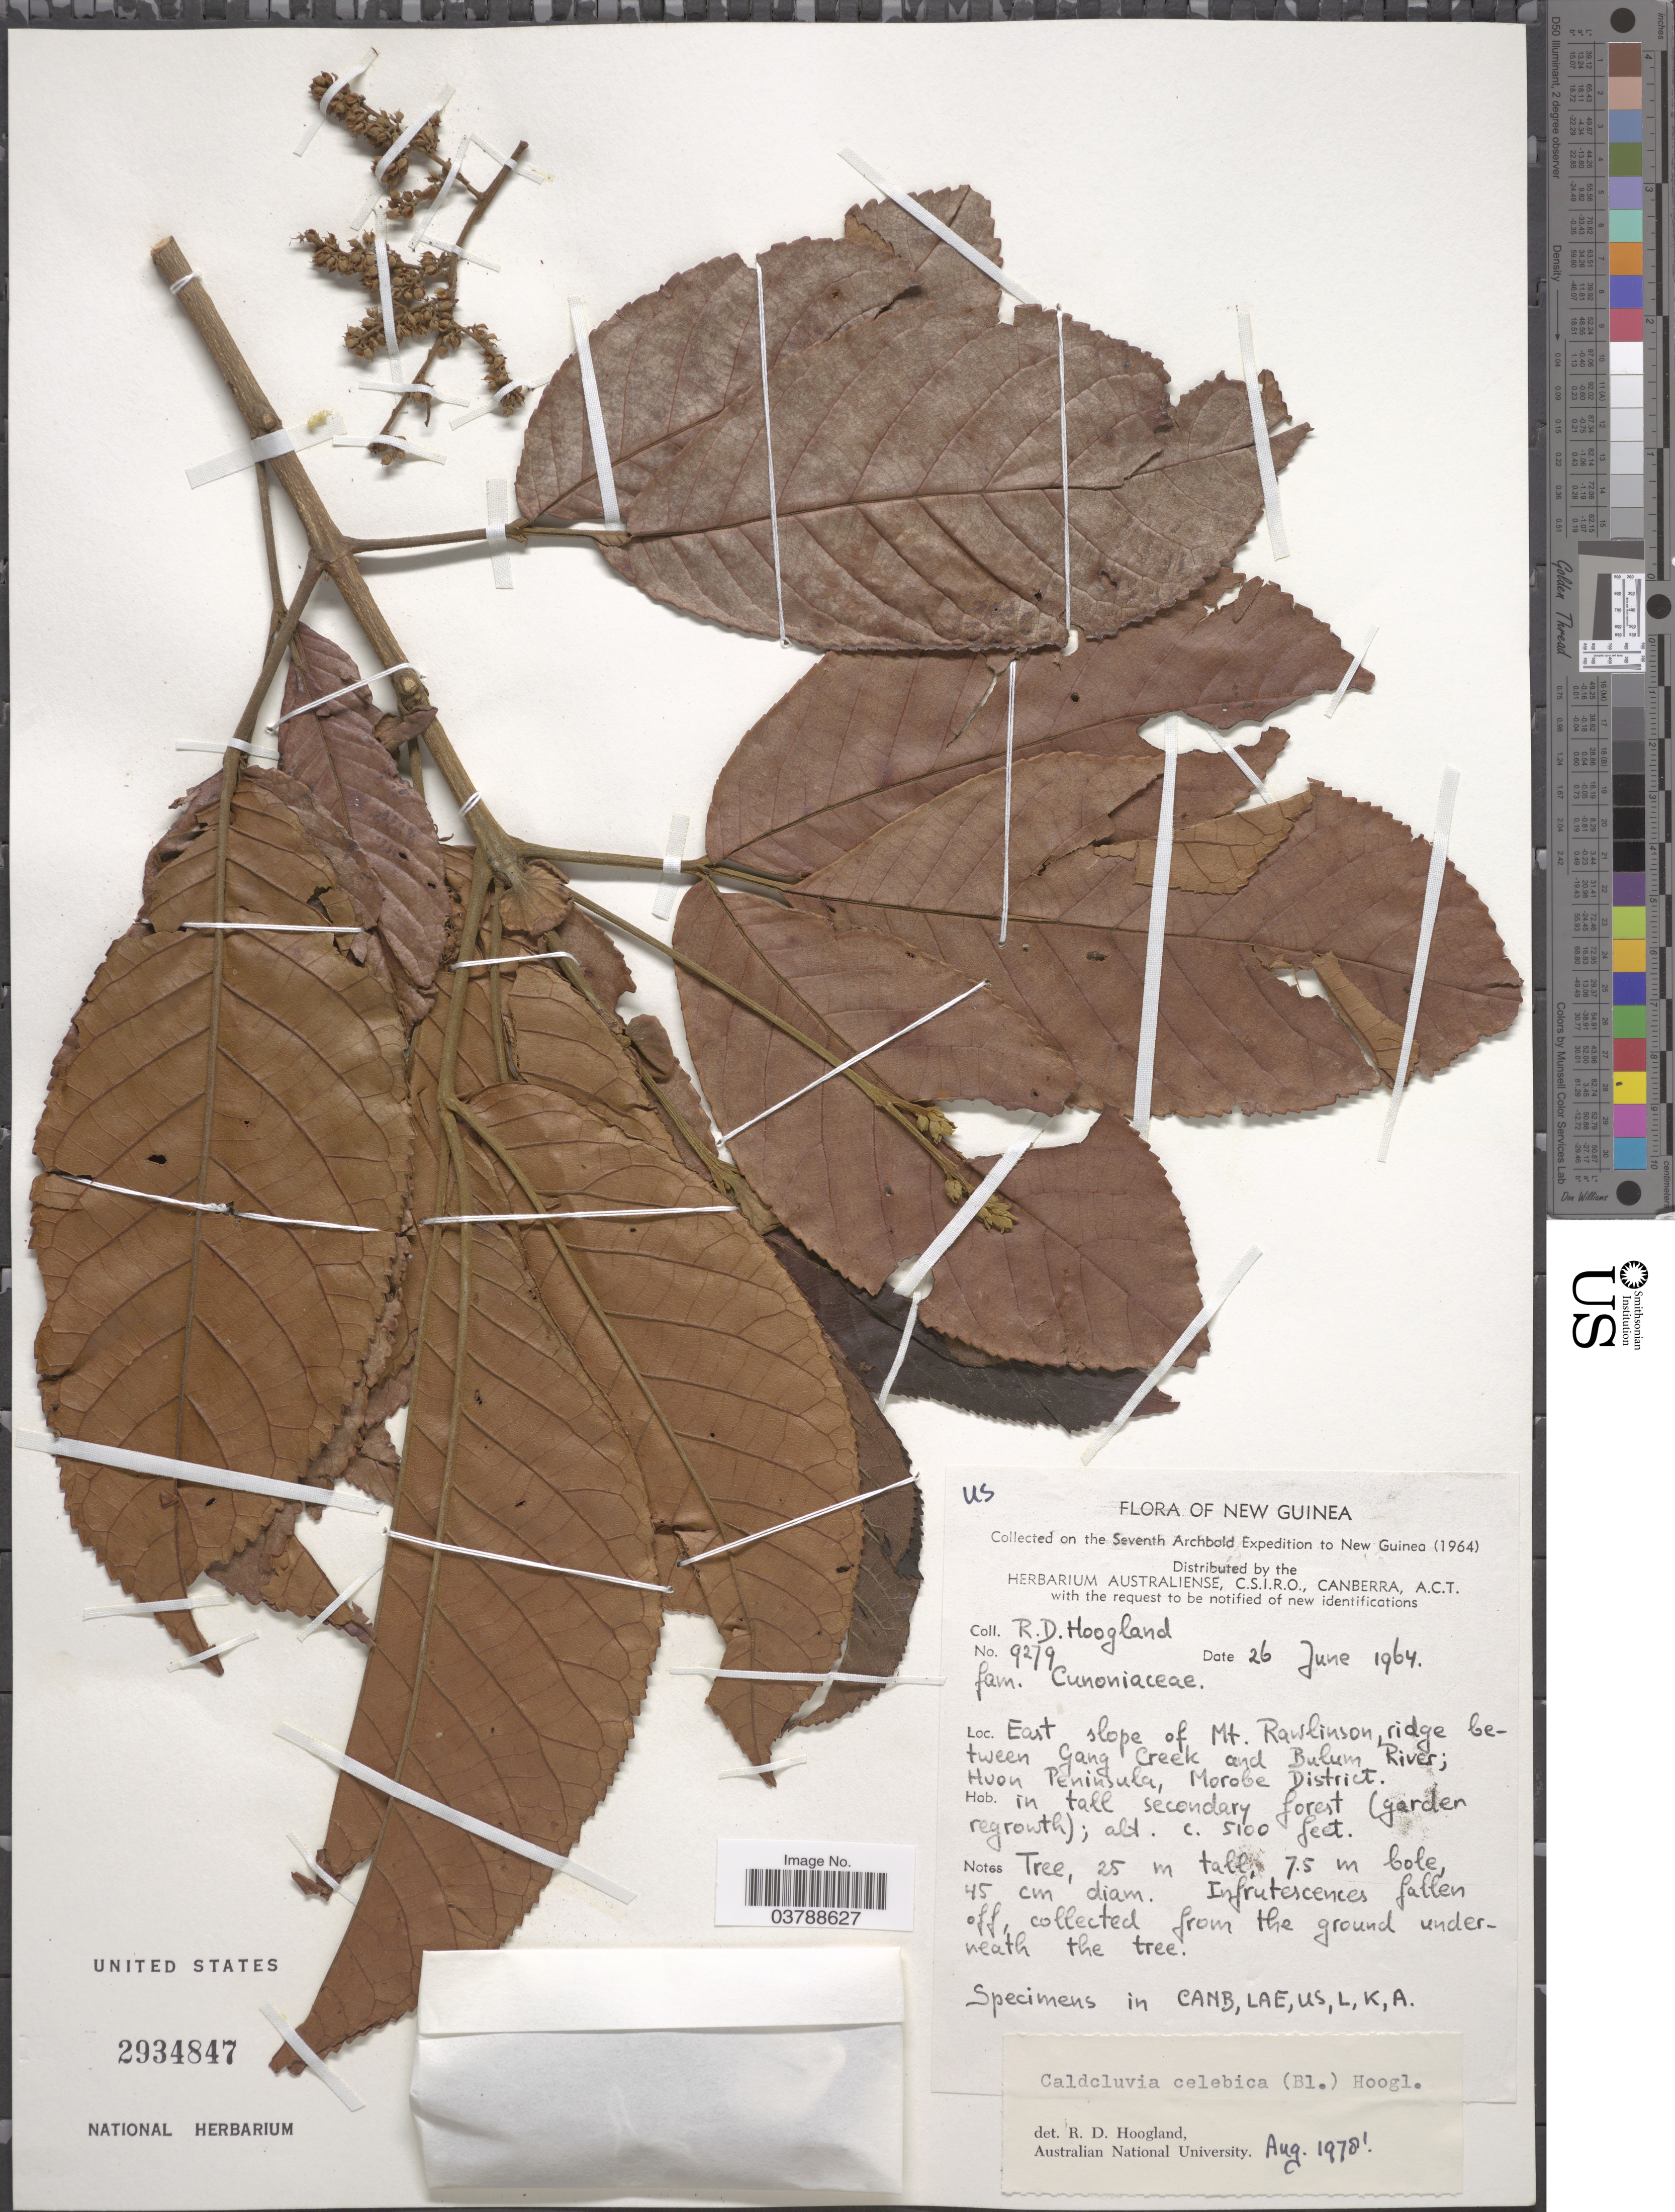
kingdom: Plantae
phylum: Tracheophyta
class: Magnoliopsida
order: Oxalidales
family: Cunoniaceae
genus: Caldcluvia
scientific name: Caldcluvia celebica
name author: (Blume) Hoogland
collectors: R. D. Hoogland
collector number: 9279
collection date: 1964-06-26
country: Papua New Guinea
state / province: Morobe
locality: New Guinea. East slope of Mt. Rawlinson, ridge between Gang Creek and Bulum River; Huon Peninsula, Morobe District.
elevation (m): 1554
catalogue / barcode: US 2934847